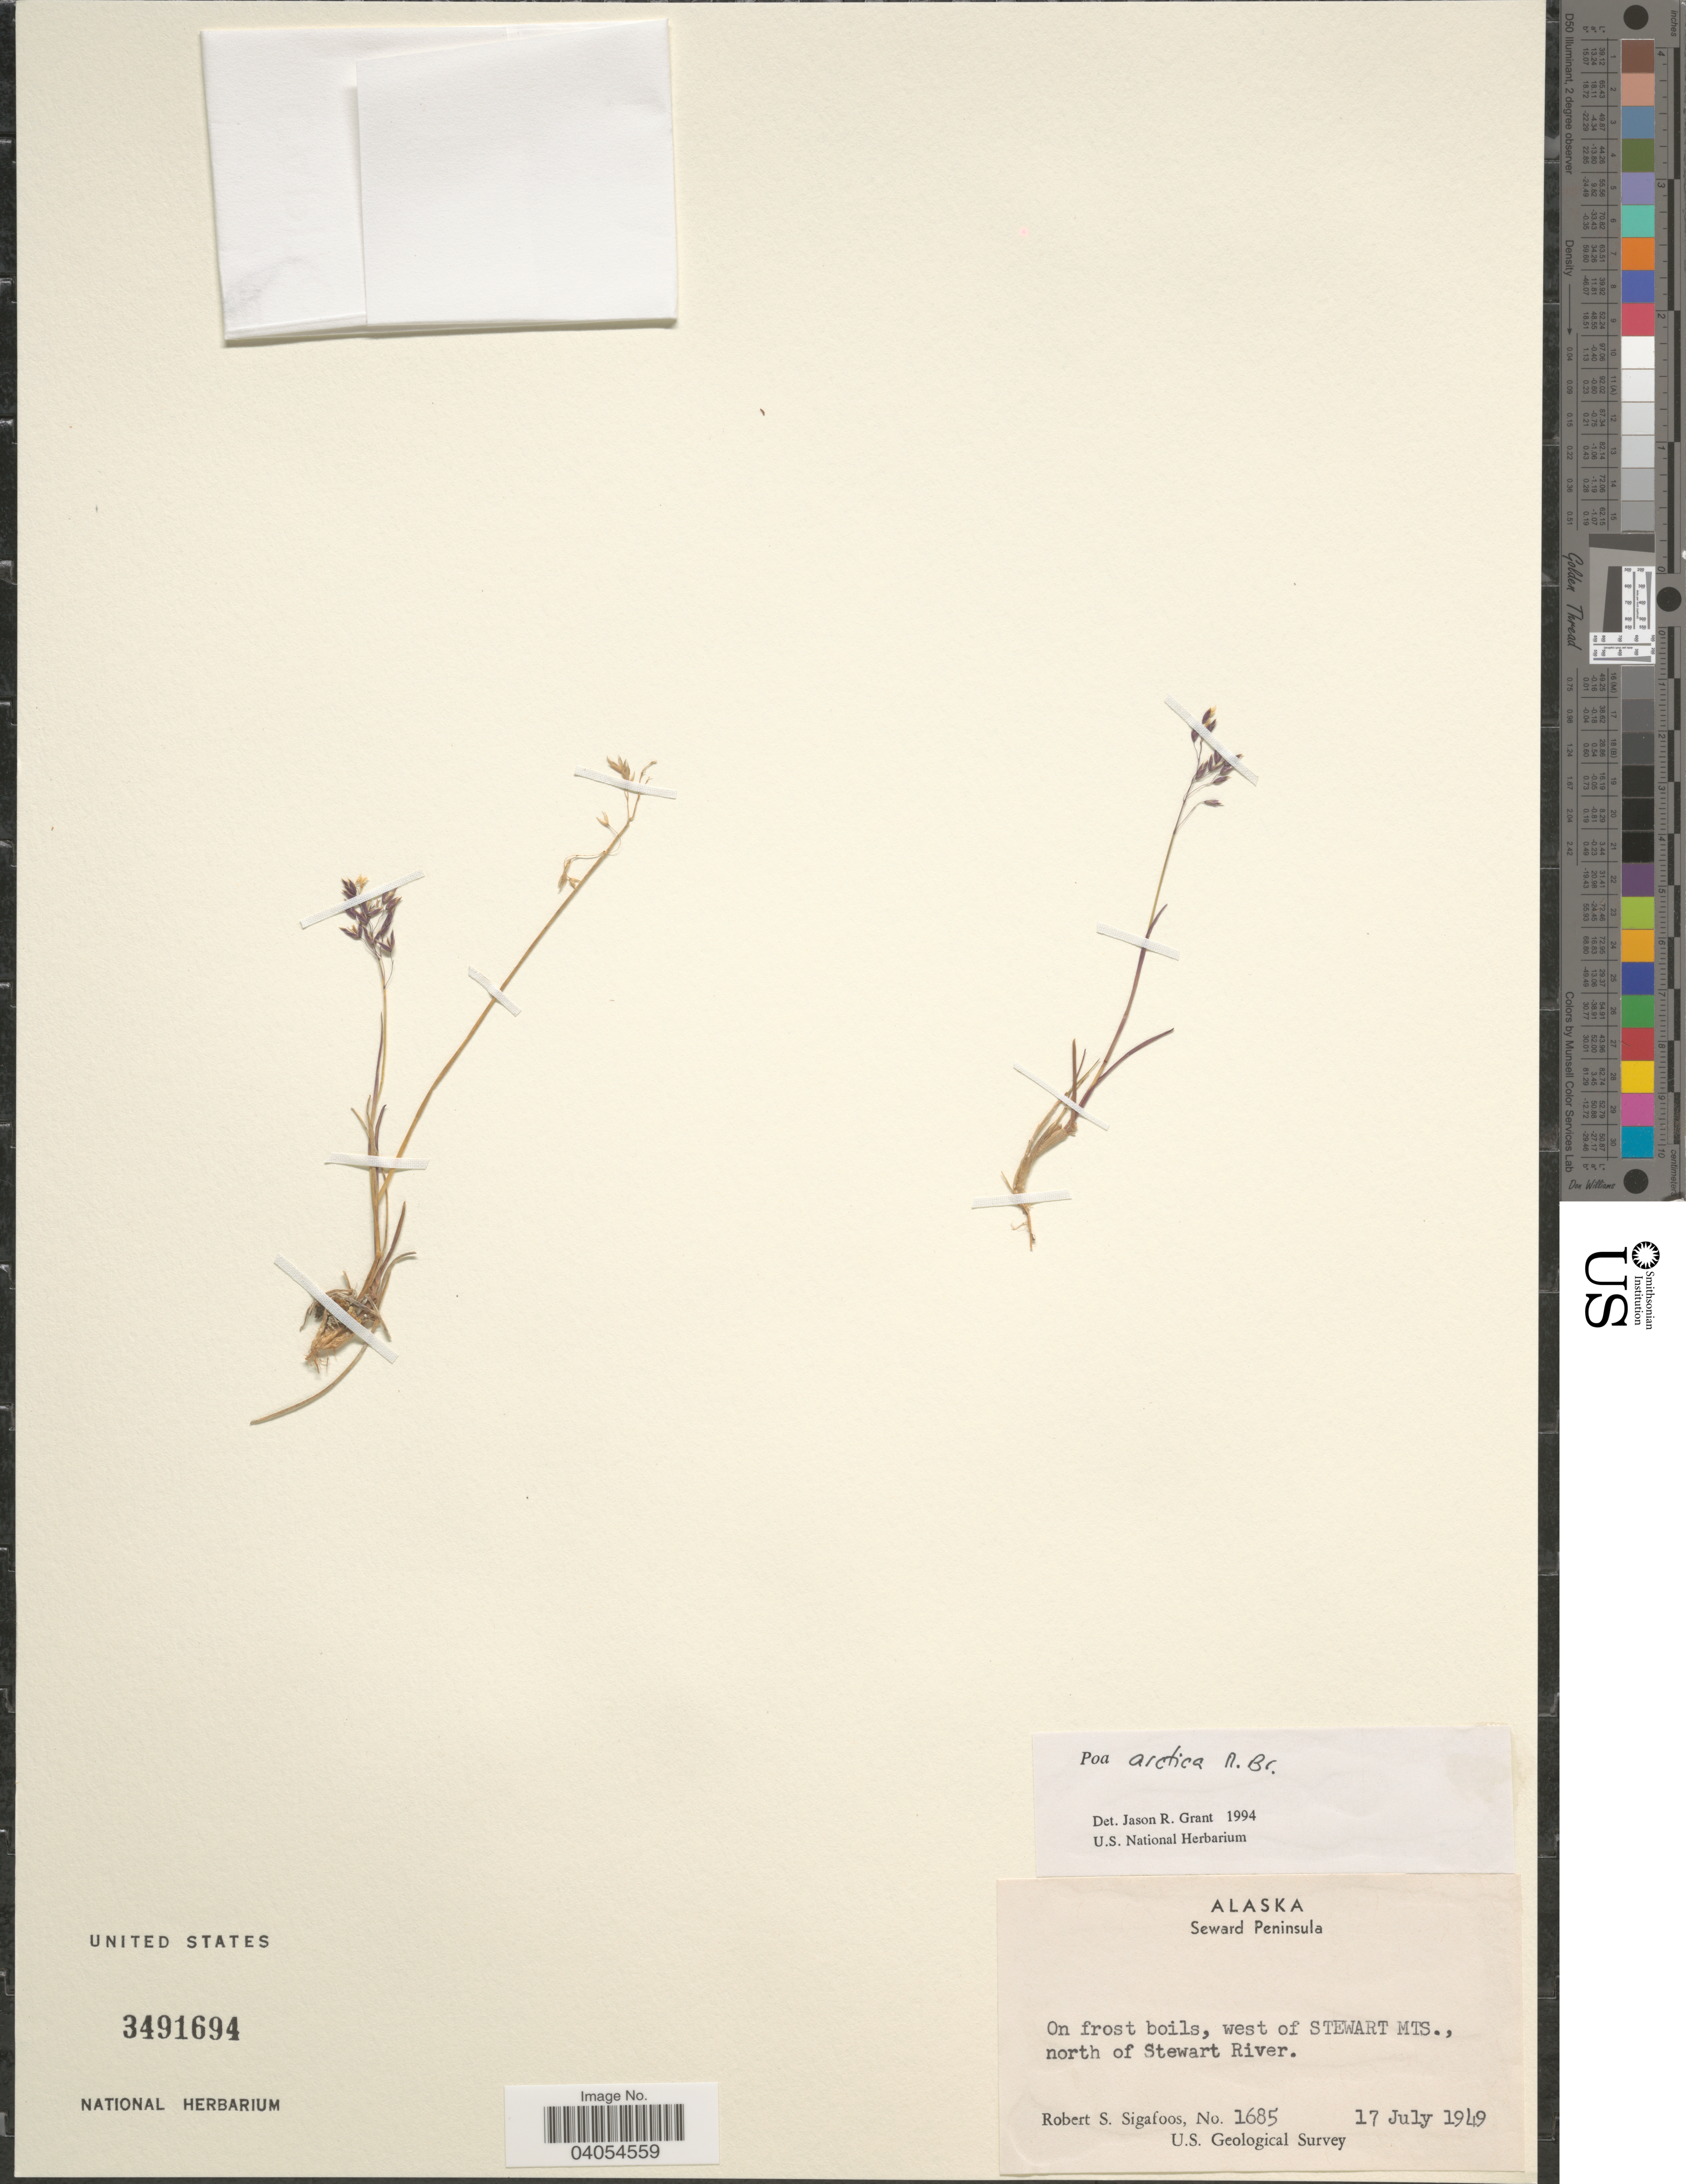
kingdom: Plantae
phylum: Tracheophyta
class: Liliopsida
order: Poales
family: Poaceae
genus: Poa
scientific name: Poa arctica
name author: R. Br.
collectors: R. Sigafoos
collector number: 1685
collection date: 1949-07-17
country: United States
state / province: Alaska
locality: Seward Peninsula. On frost boils, west of Stewart Mts., north of Stewart River.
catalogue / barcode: US 3491694